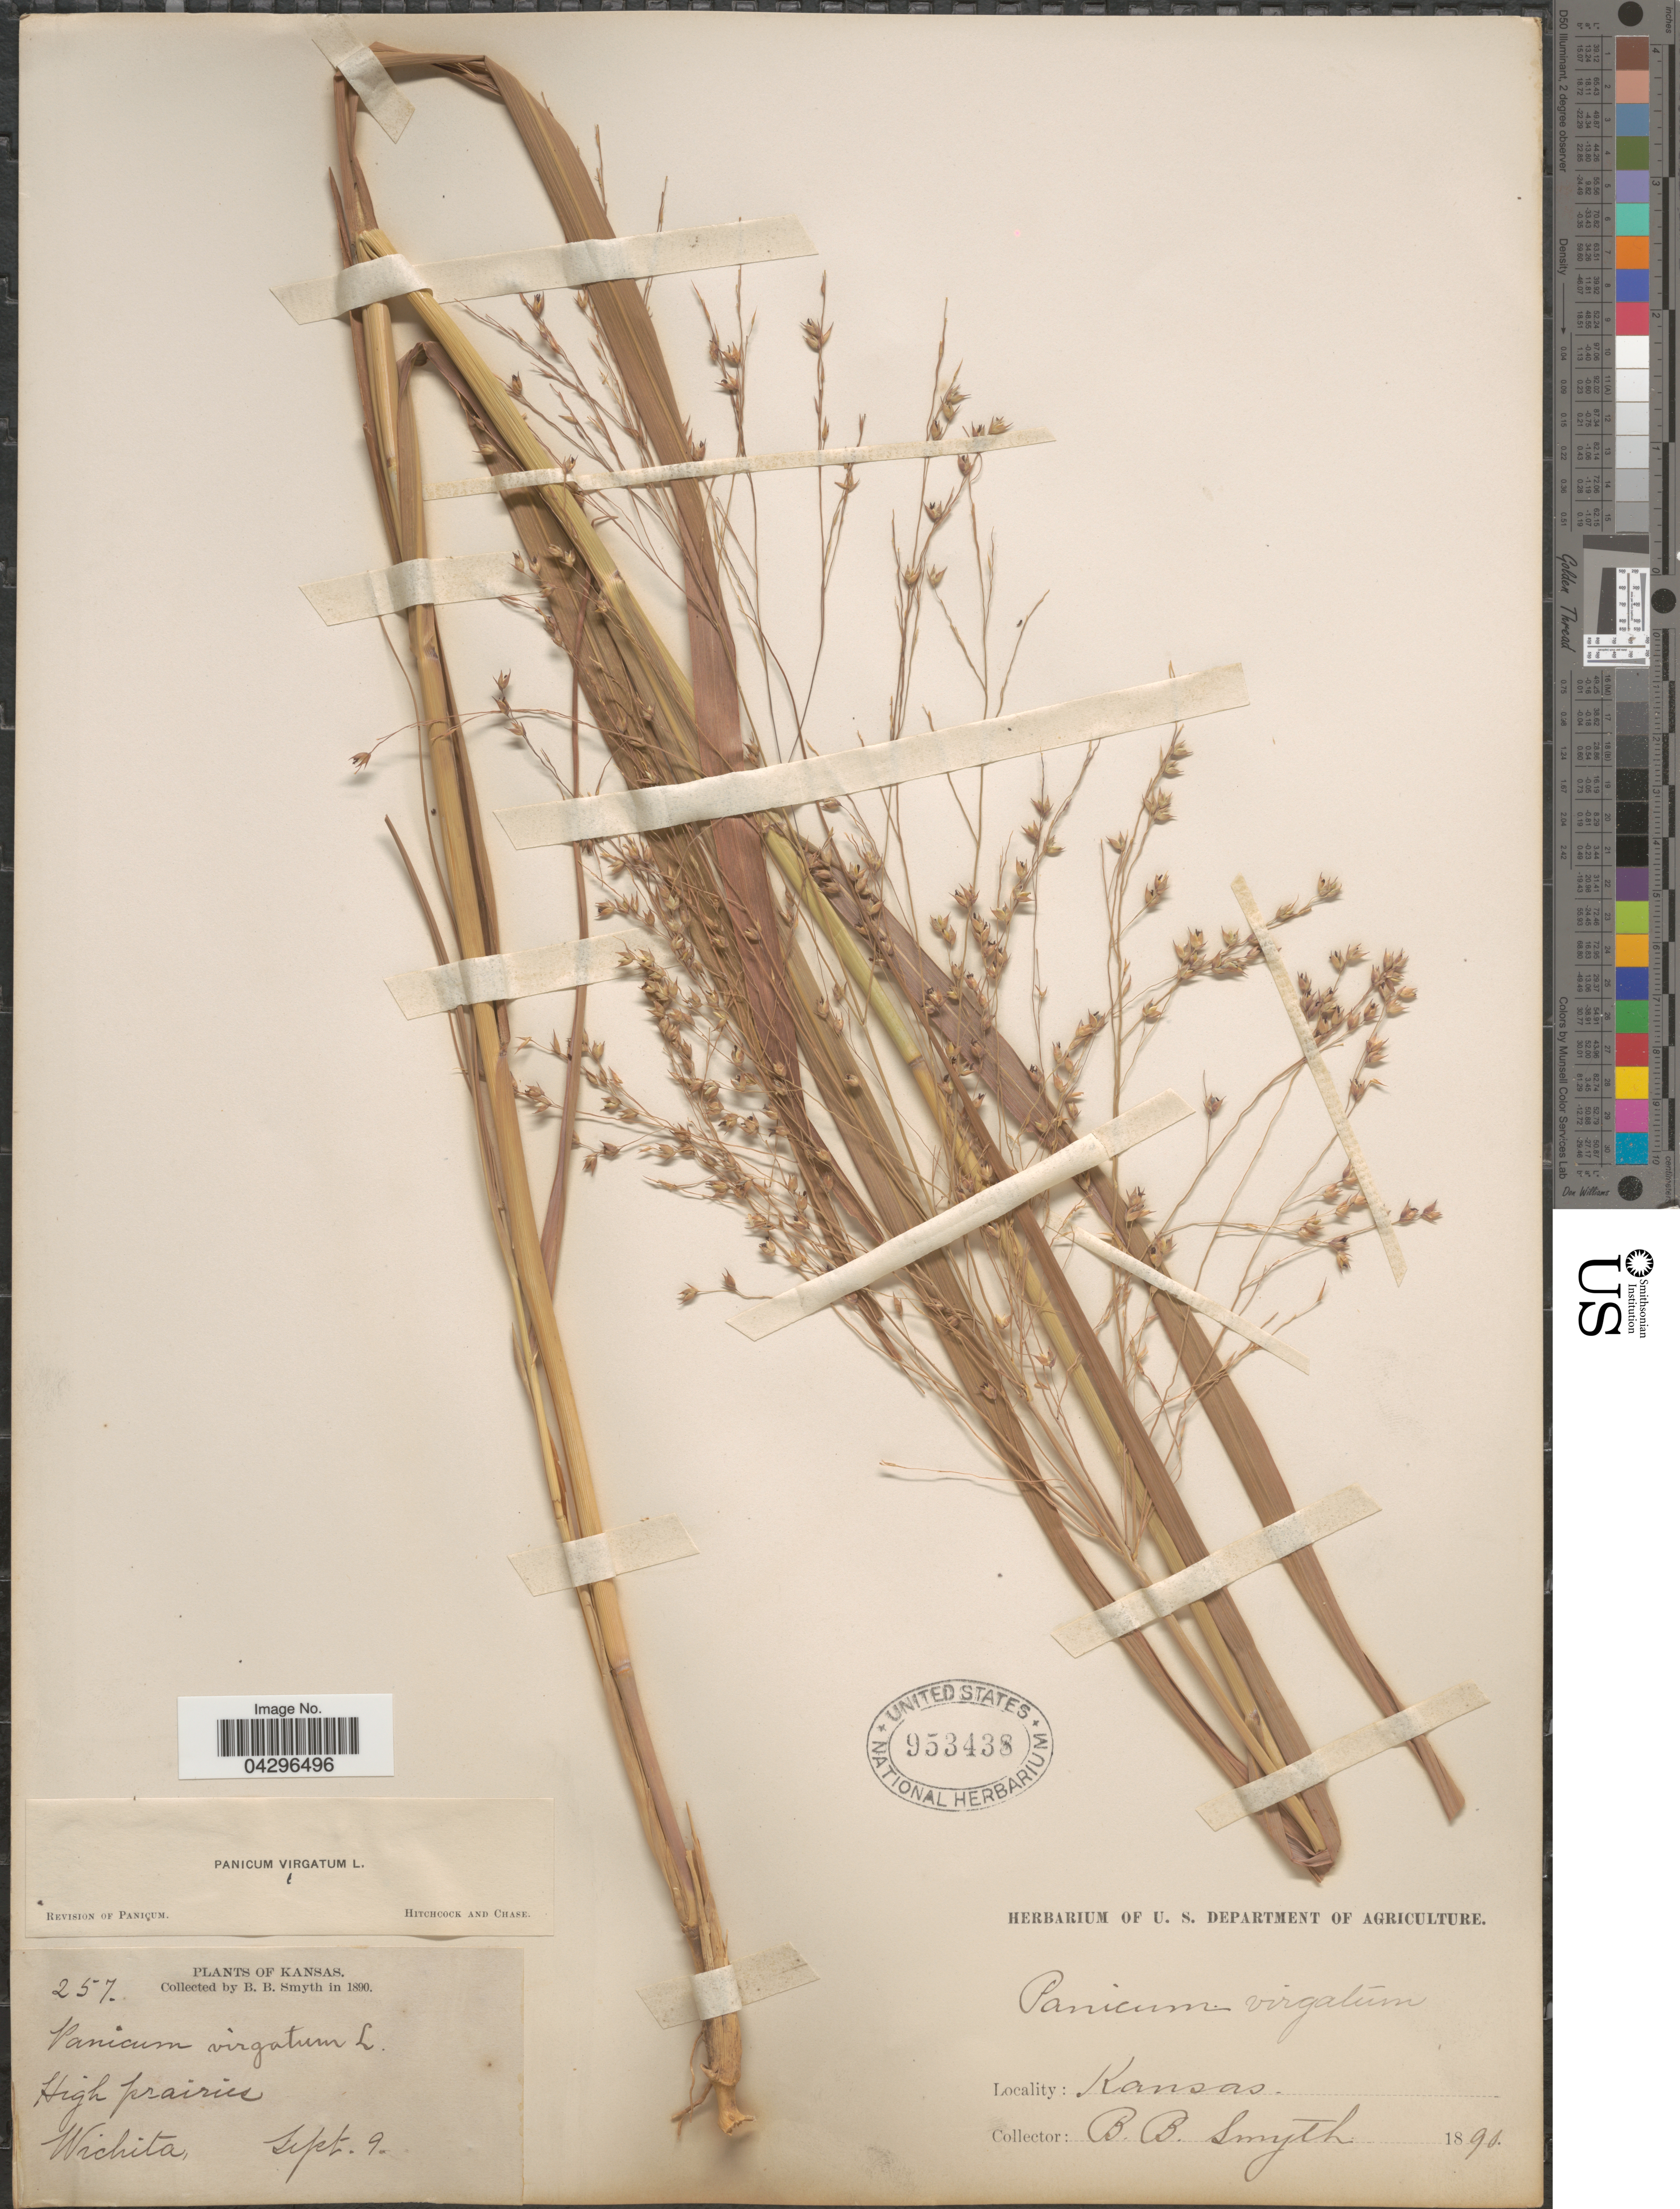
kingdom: Plantae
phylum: Tracheophyta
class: Liliopsida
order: Poales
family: Poaceae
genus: Panicum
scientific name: Panicum virgatum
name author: L.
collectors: B. Smyth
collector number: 257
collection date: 1890-09-09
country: United States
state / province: Kansas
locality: High prairie. Wichita.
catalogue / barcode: US 953438